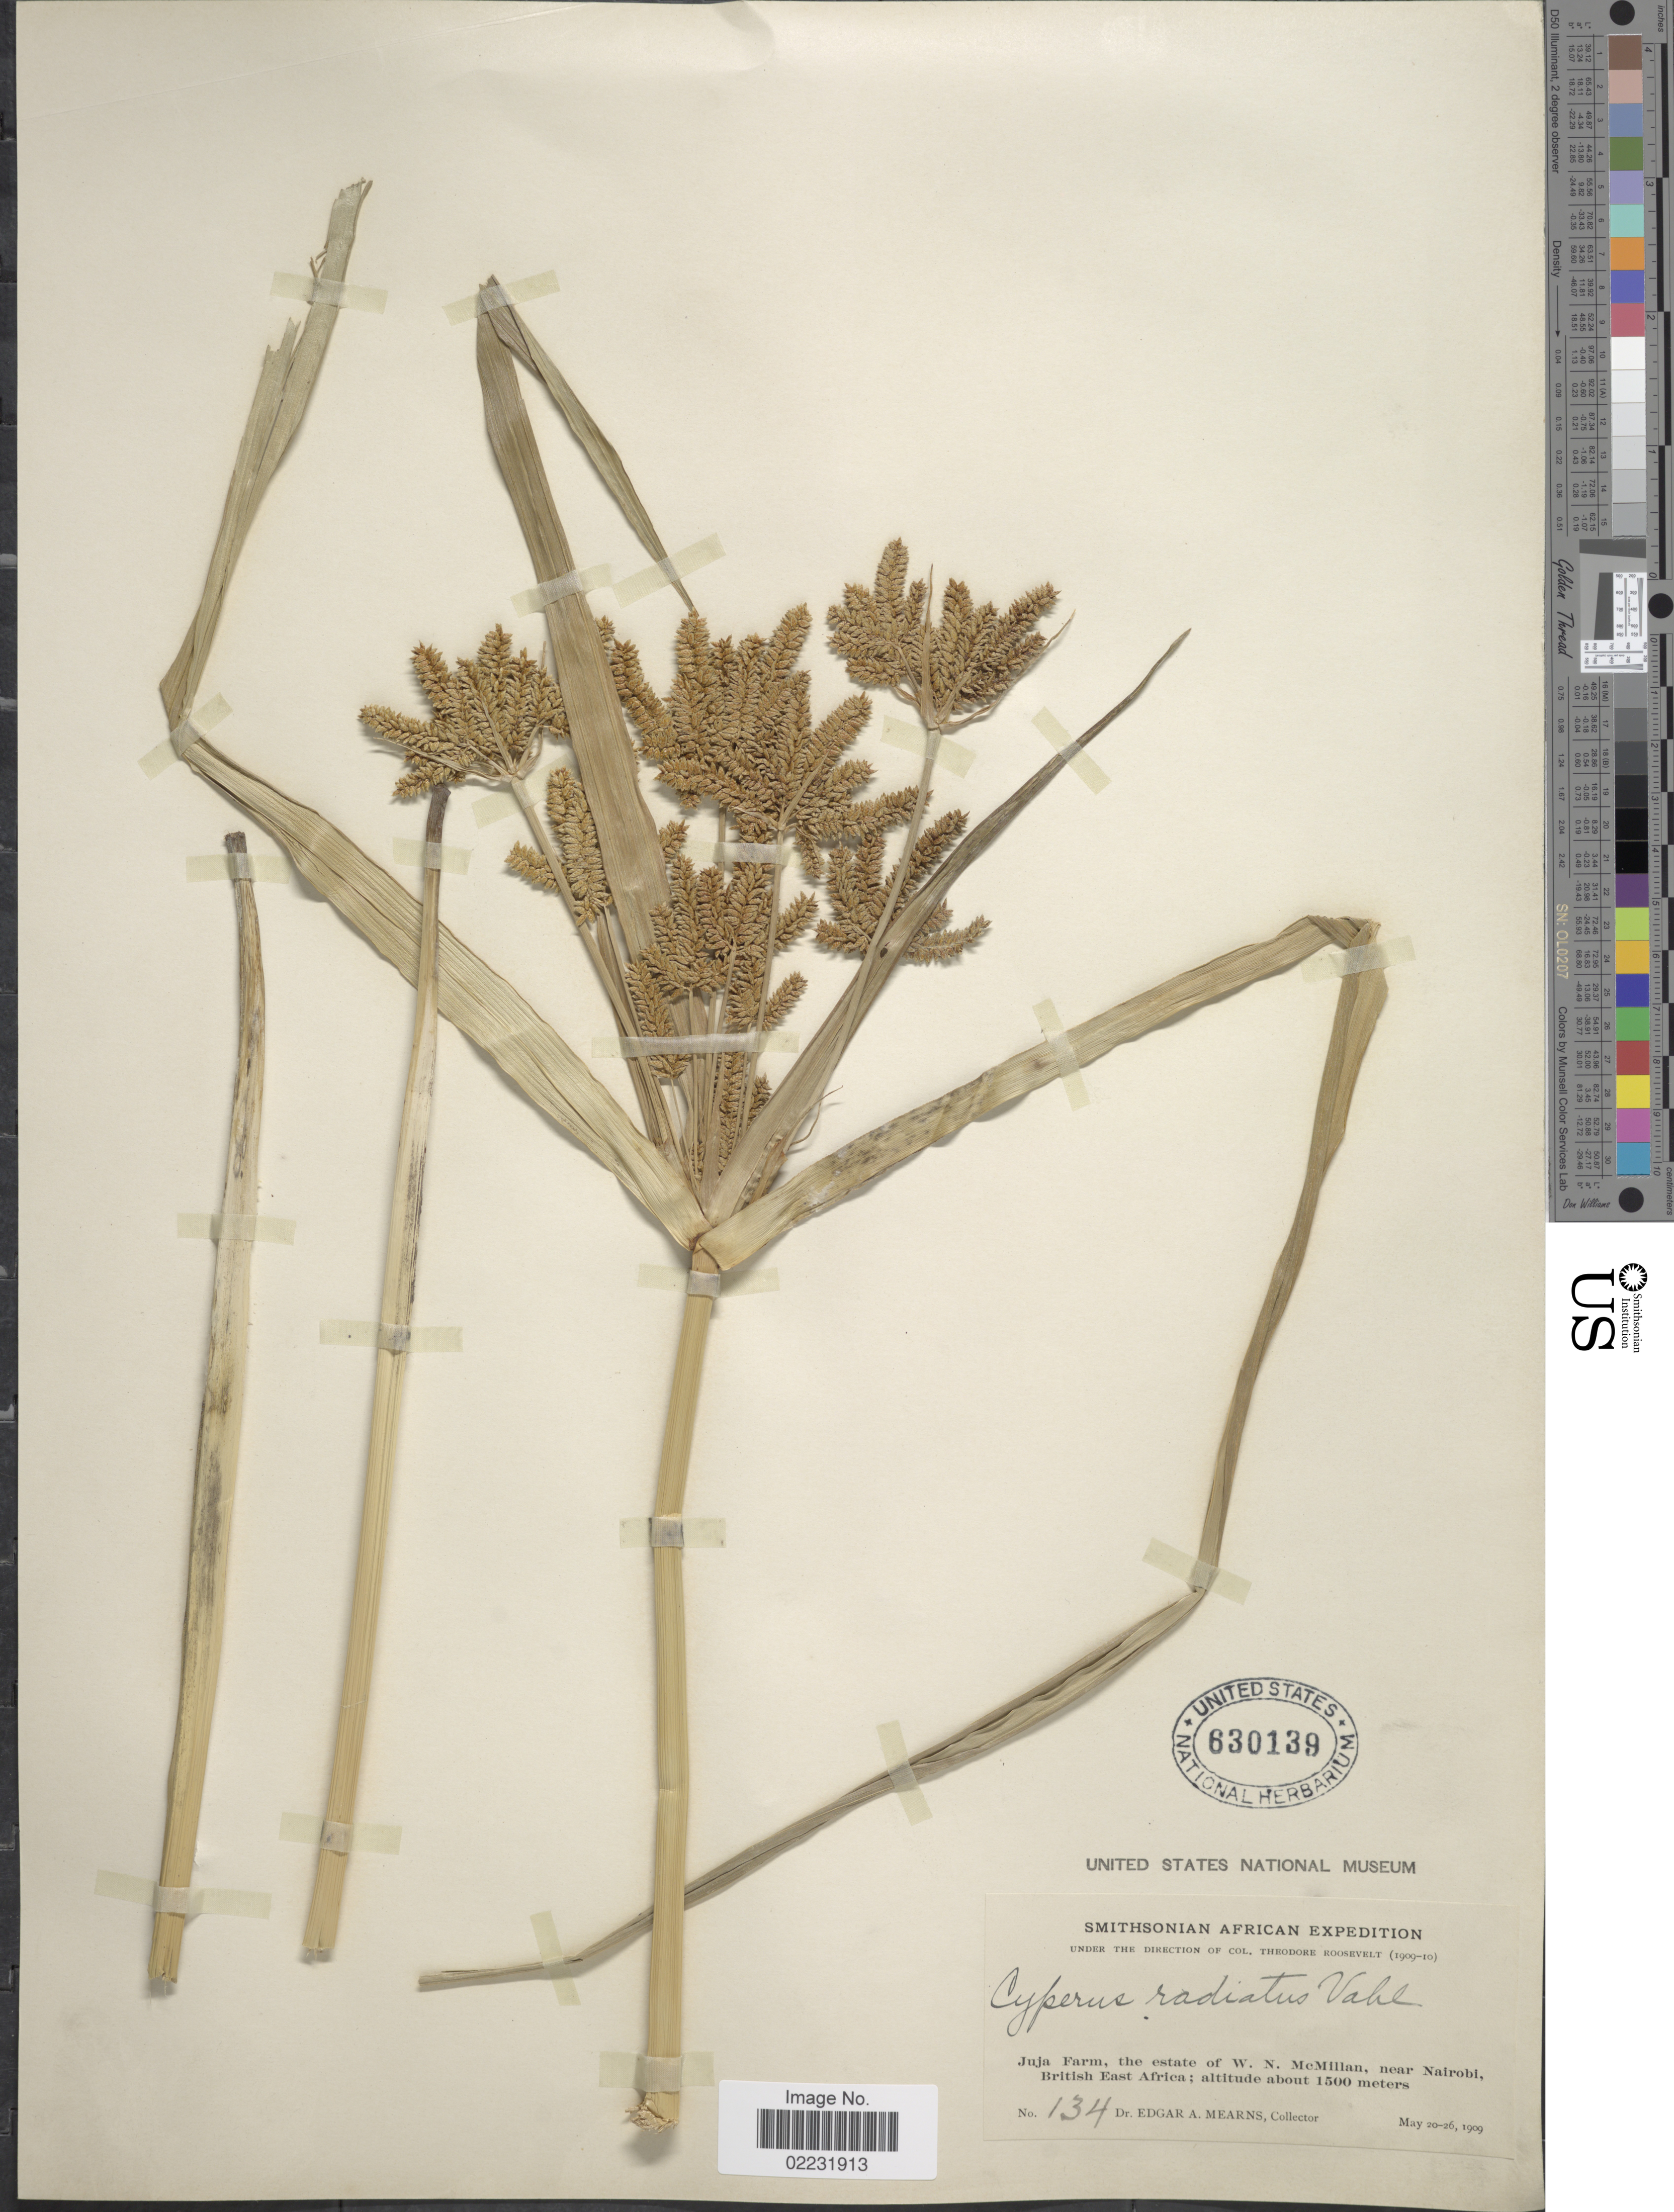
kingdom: Plantae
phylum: Tracheophyta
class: Liliopsida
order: Poales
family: Cyperaceae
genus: Cyperus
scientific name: Cyperus imbricatus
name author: Retz.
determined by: Strong, Mark T., (BOT), Smithsonian Institution - National Museum of Natural History (UNITED STATES)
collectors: E. A. Mearns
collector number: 134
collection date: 1909-05-20/1909-05-26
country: Kenya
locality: Juja Farm, the estate of W.N. McMillan, near Nairobi, British East Africa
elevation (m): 1500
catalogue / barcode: US 630139